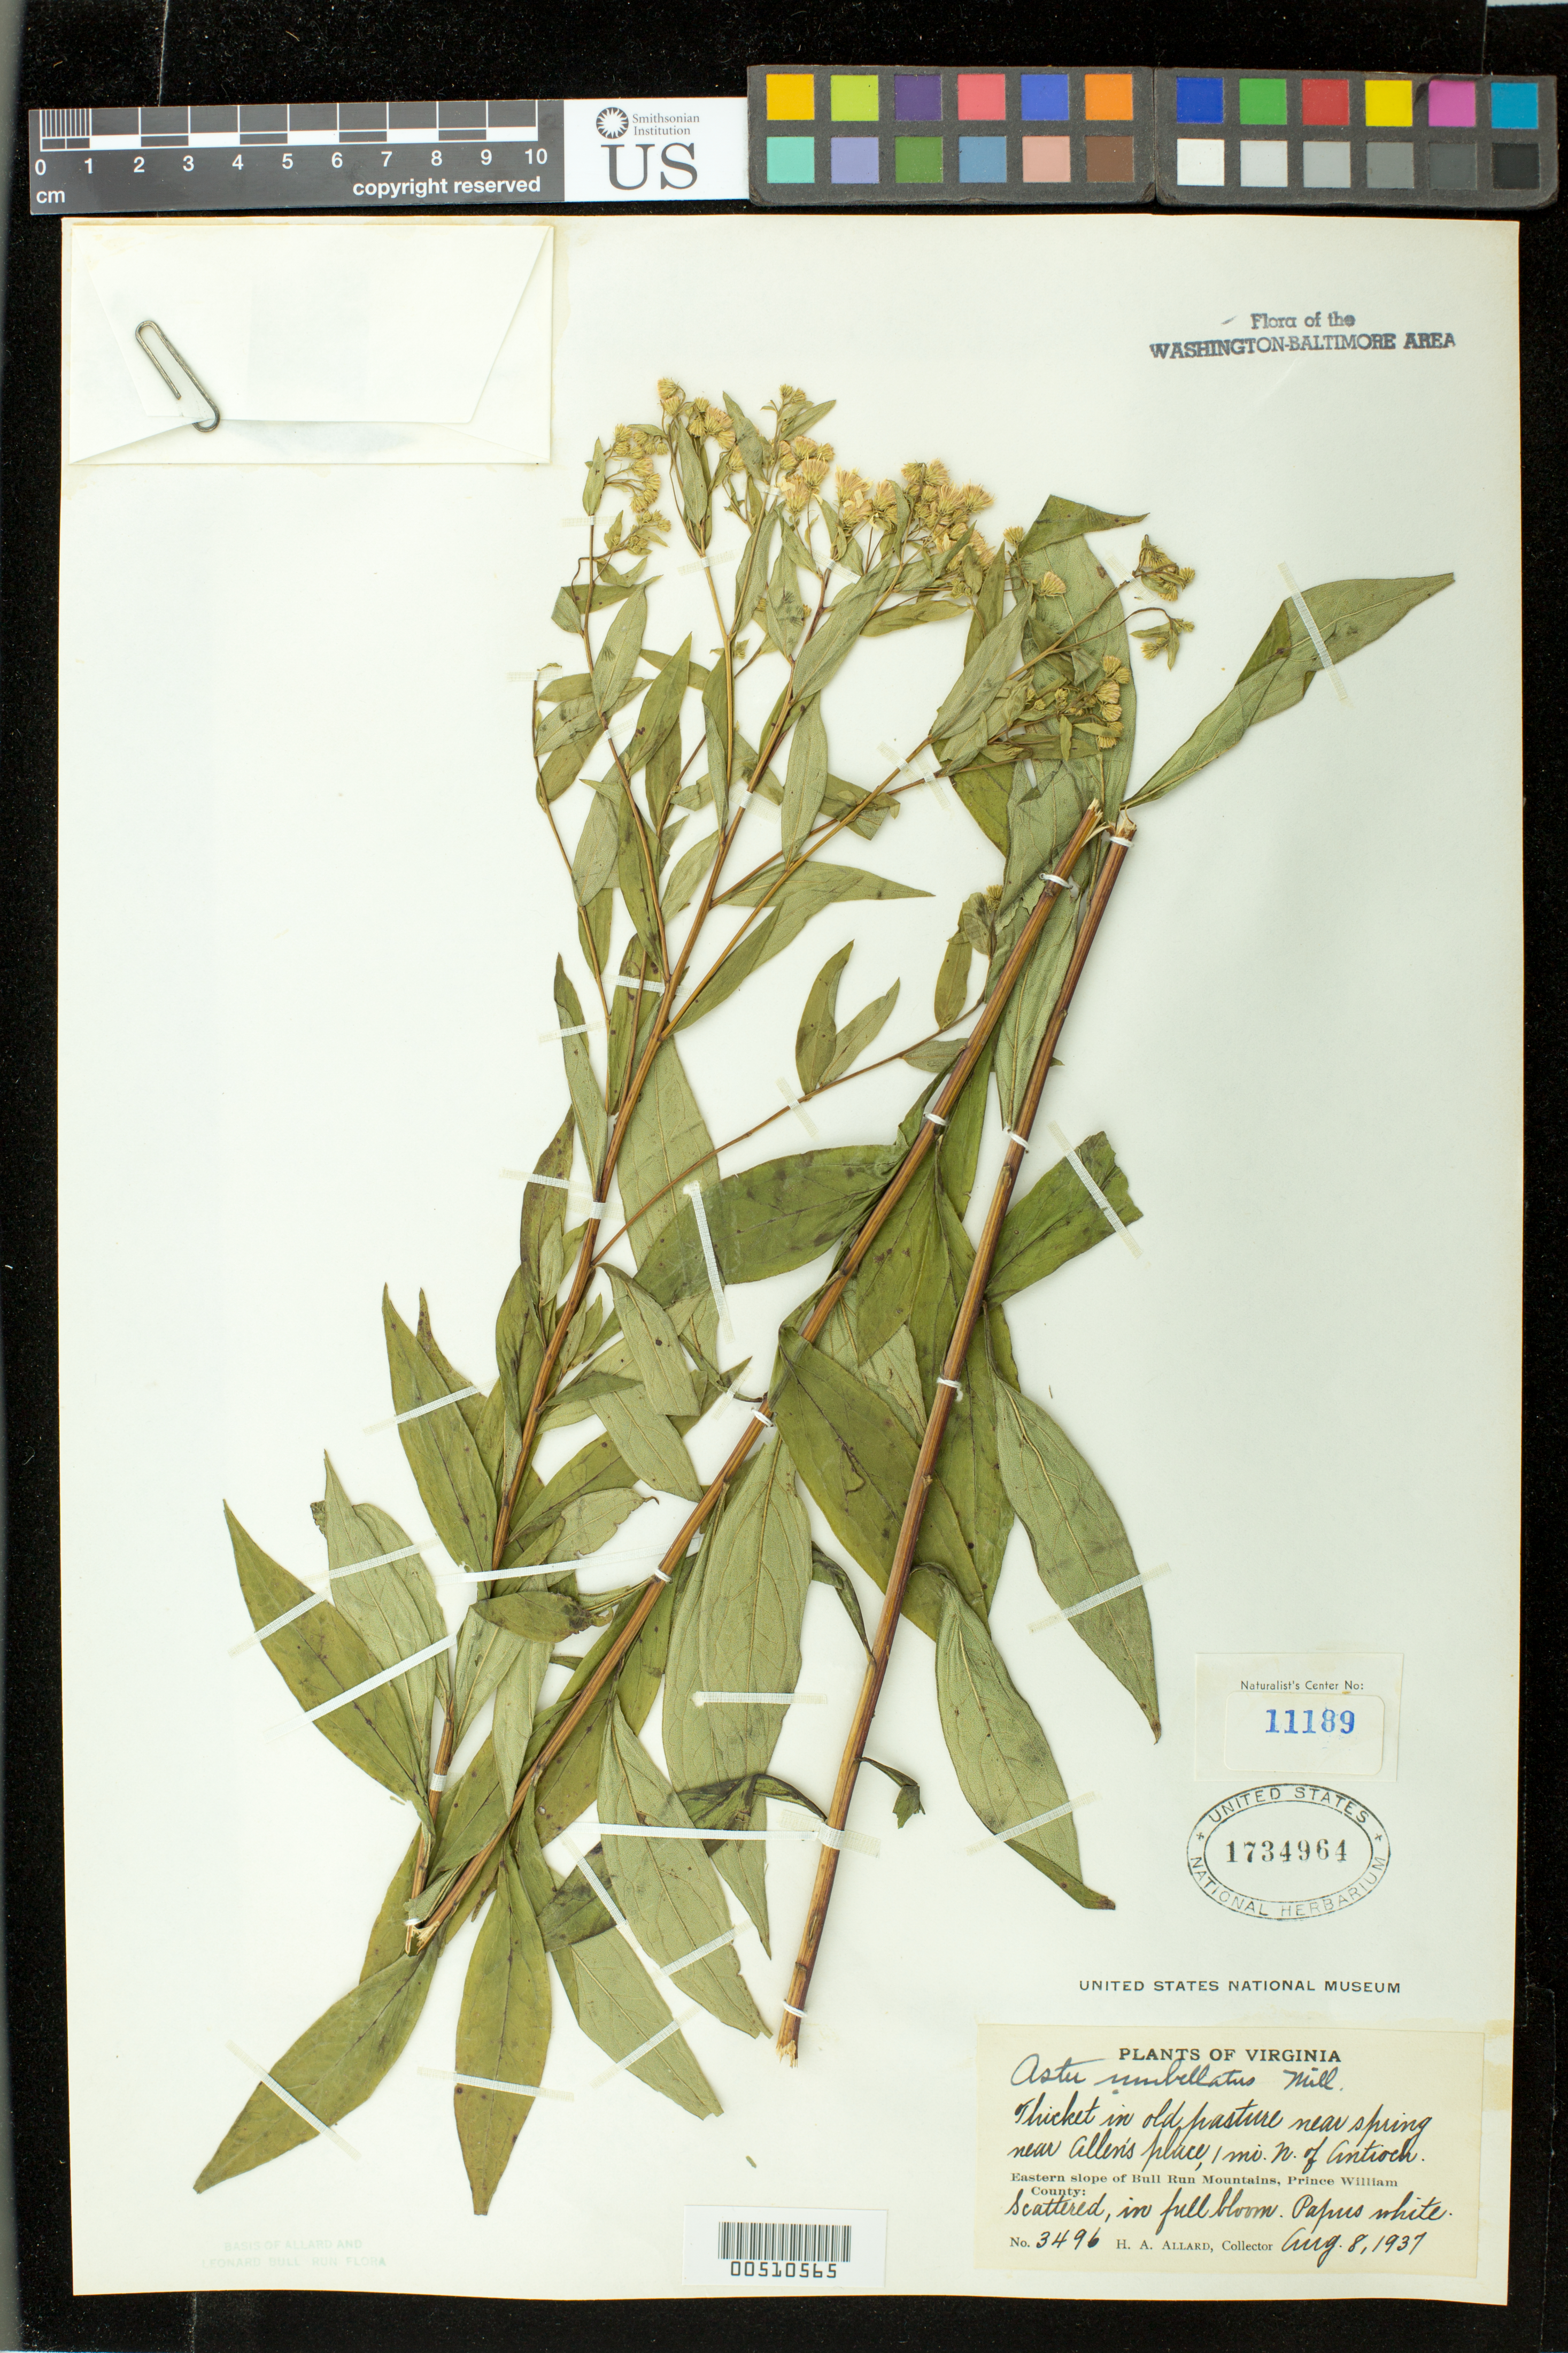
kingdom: Plantae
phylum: Tracheophyta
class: Magnoliopsida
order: Asterales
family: Asteraceae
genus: Doellingeria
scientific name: Doellingeria umbellata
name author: (Mill.) Nees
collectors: H. A. Allard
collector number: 3496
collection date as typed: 08 Aug 1937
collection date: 1937-08-08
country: United States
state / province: Virginia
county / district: Prince William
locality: Near Allen's place, 1 mi. N of Antioch, east slope of Bull Run Mts.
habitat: thicket in old pasture near spring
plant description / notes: Specimens returned from Naturalist Center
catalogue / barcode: US 1734964